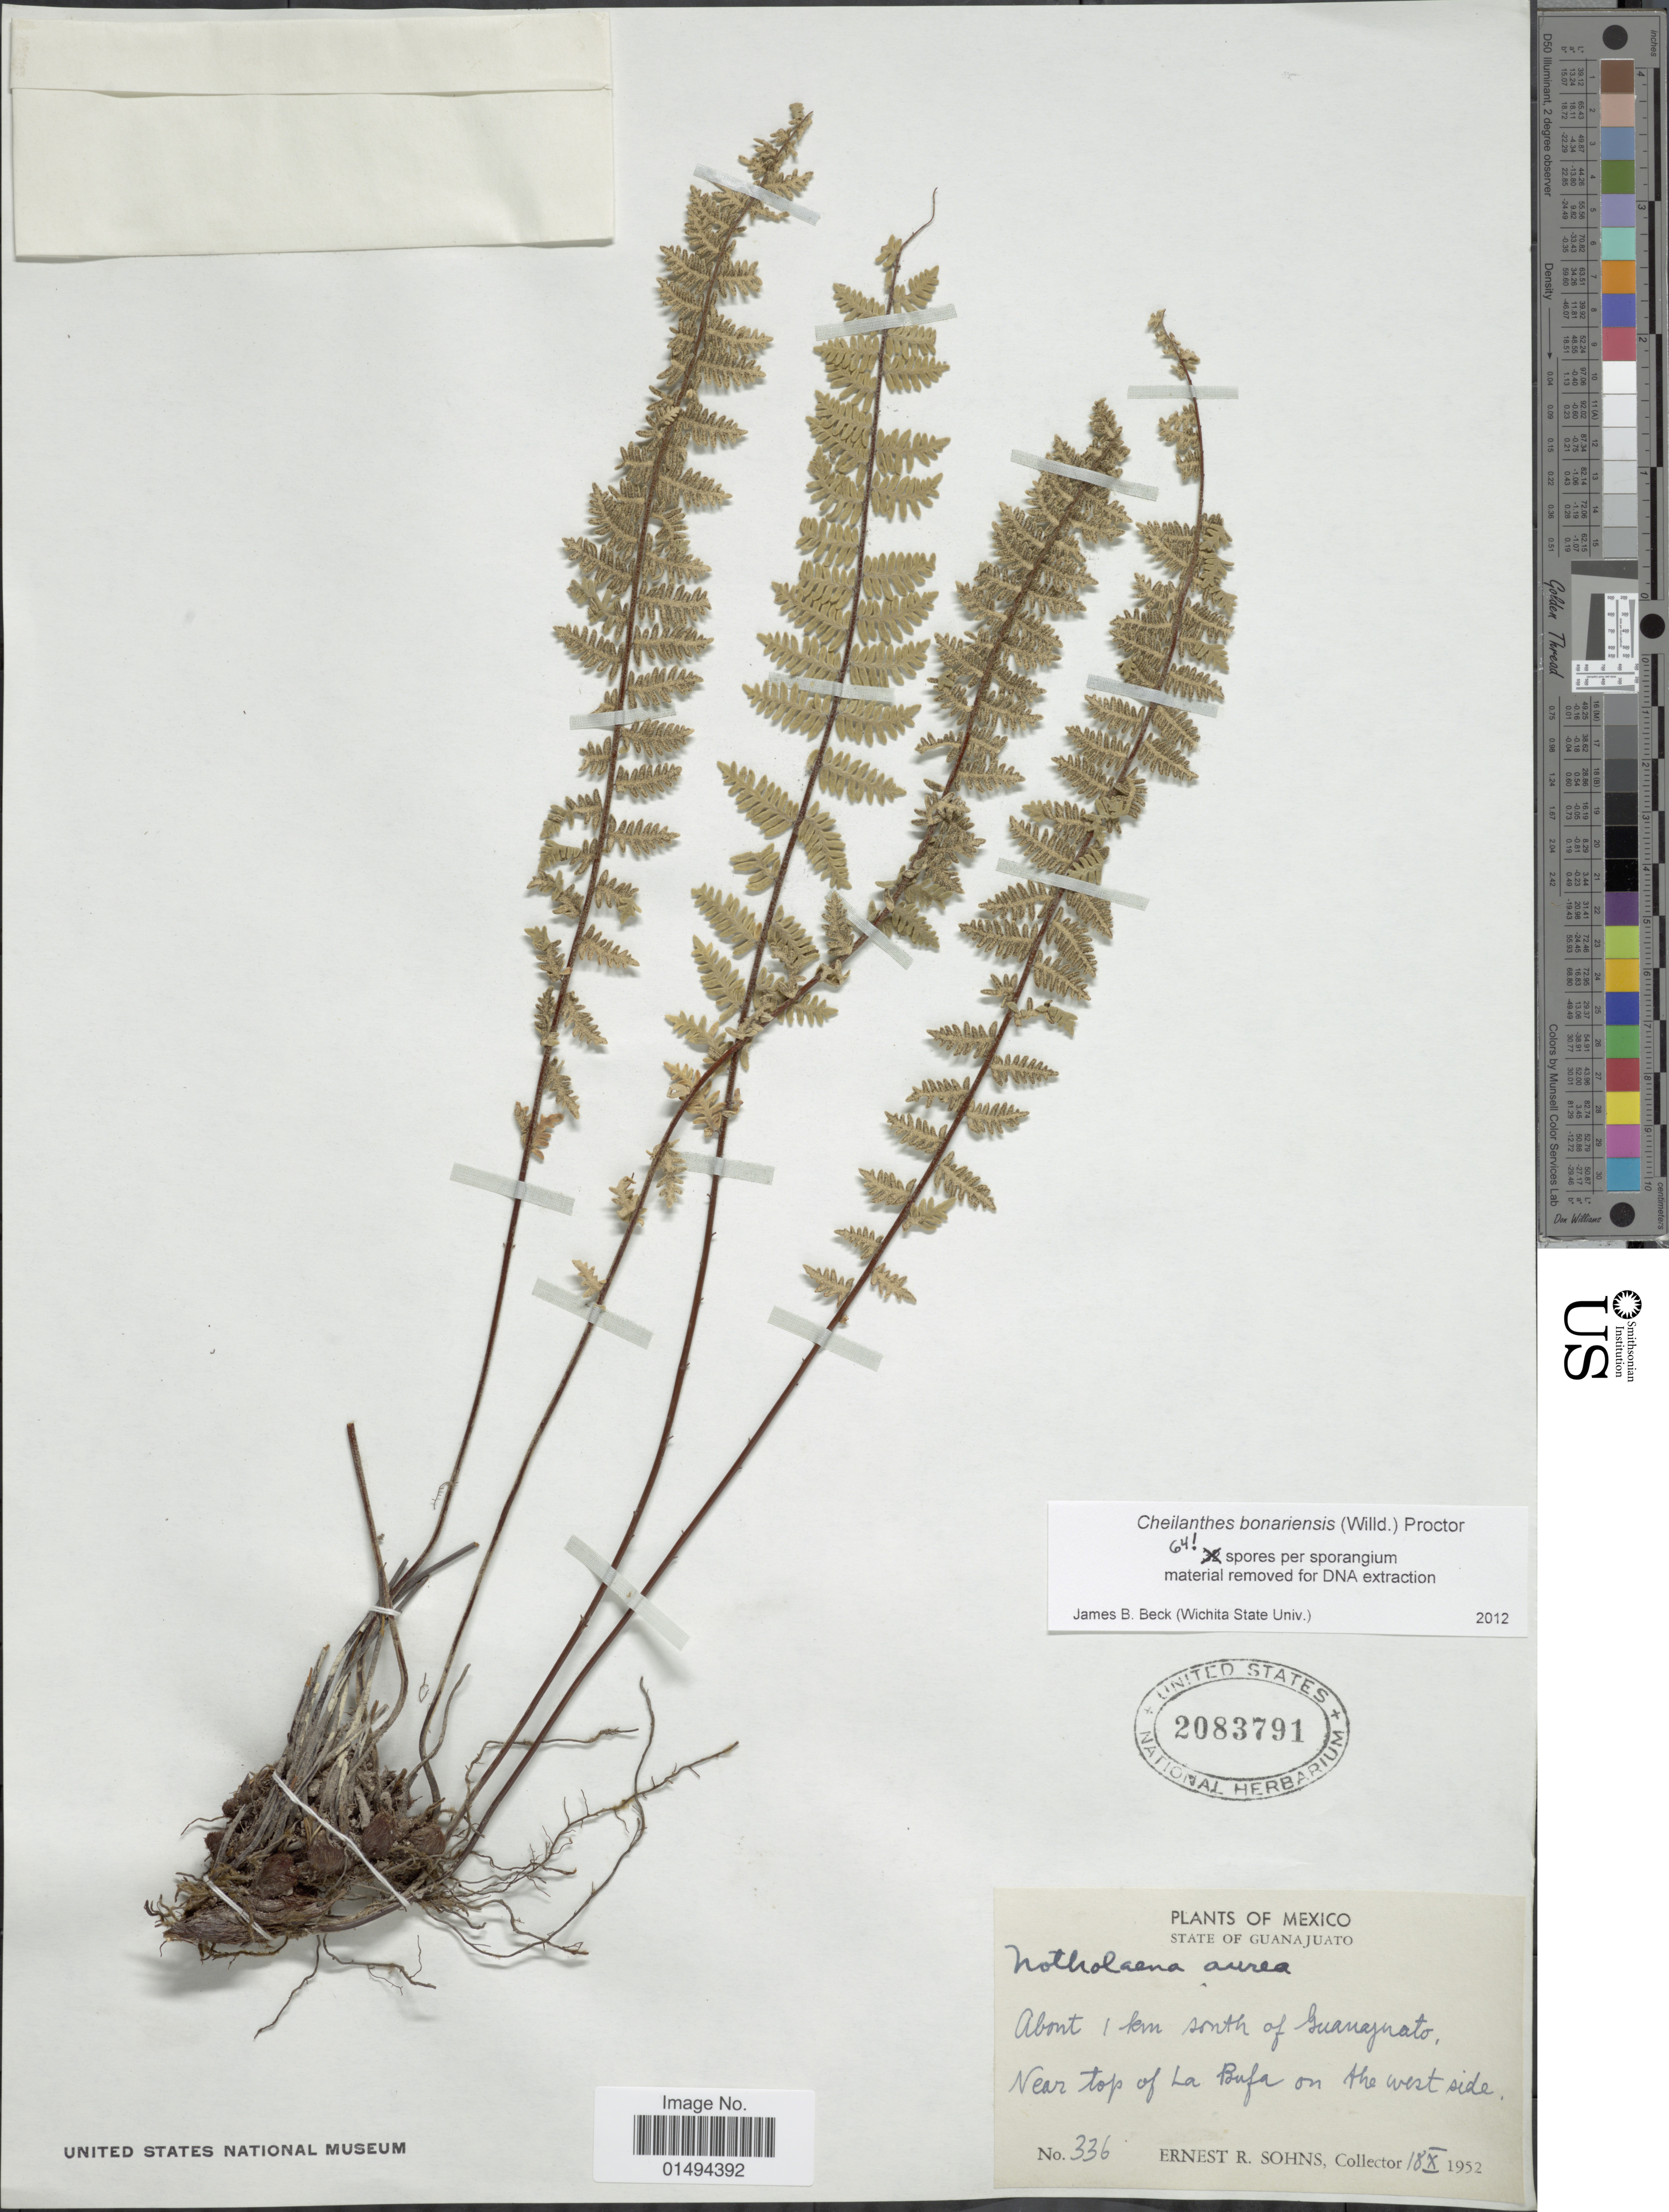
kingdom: Plantae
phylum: Tracheophyta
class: Polypodiopsida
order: Polypodiales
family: Pteridaceae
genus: Myriopteris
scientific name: Myriopteris aurea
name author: (Poir.) Grusz & Windham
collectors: E. R. Sohns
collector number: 336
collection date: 1952-10-18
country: Mexico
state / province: Guanajuato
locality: About 1 km south of Guanajuato, near top of La Bufa on the west side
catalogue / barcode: US 2083791